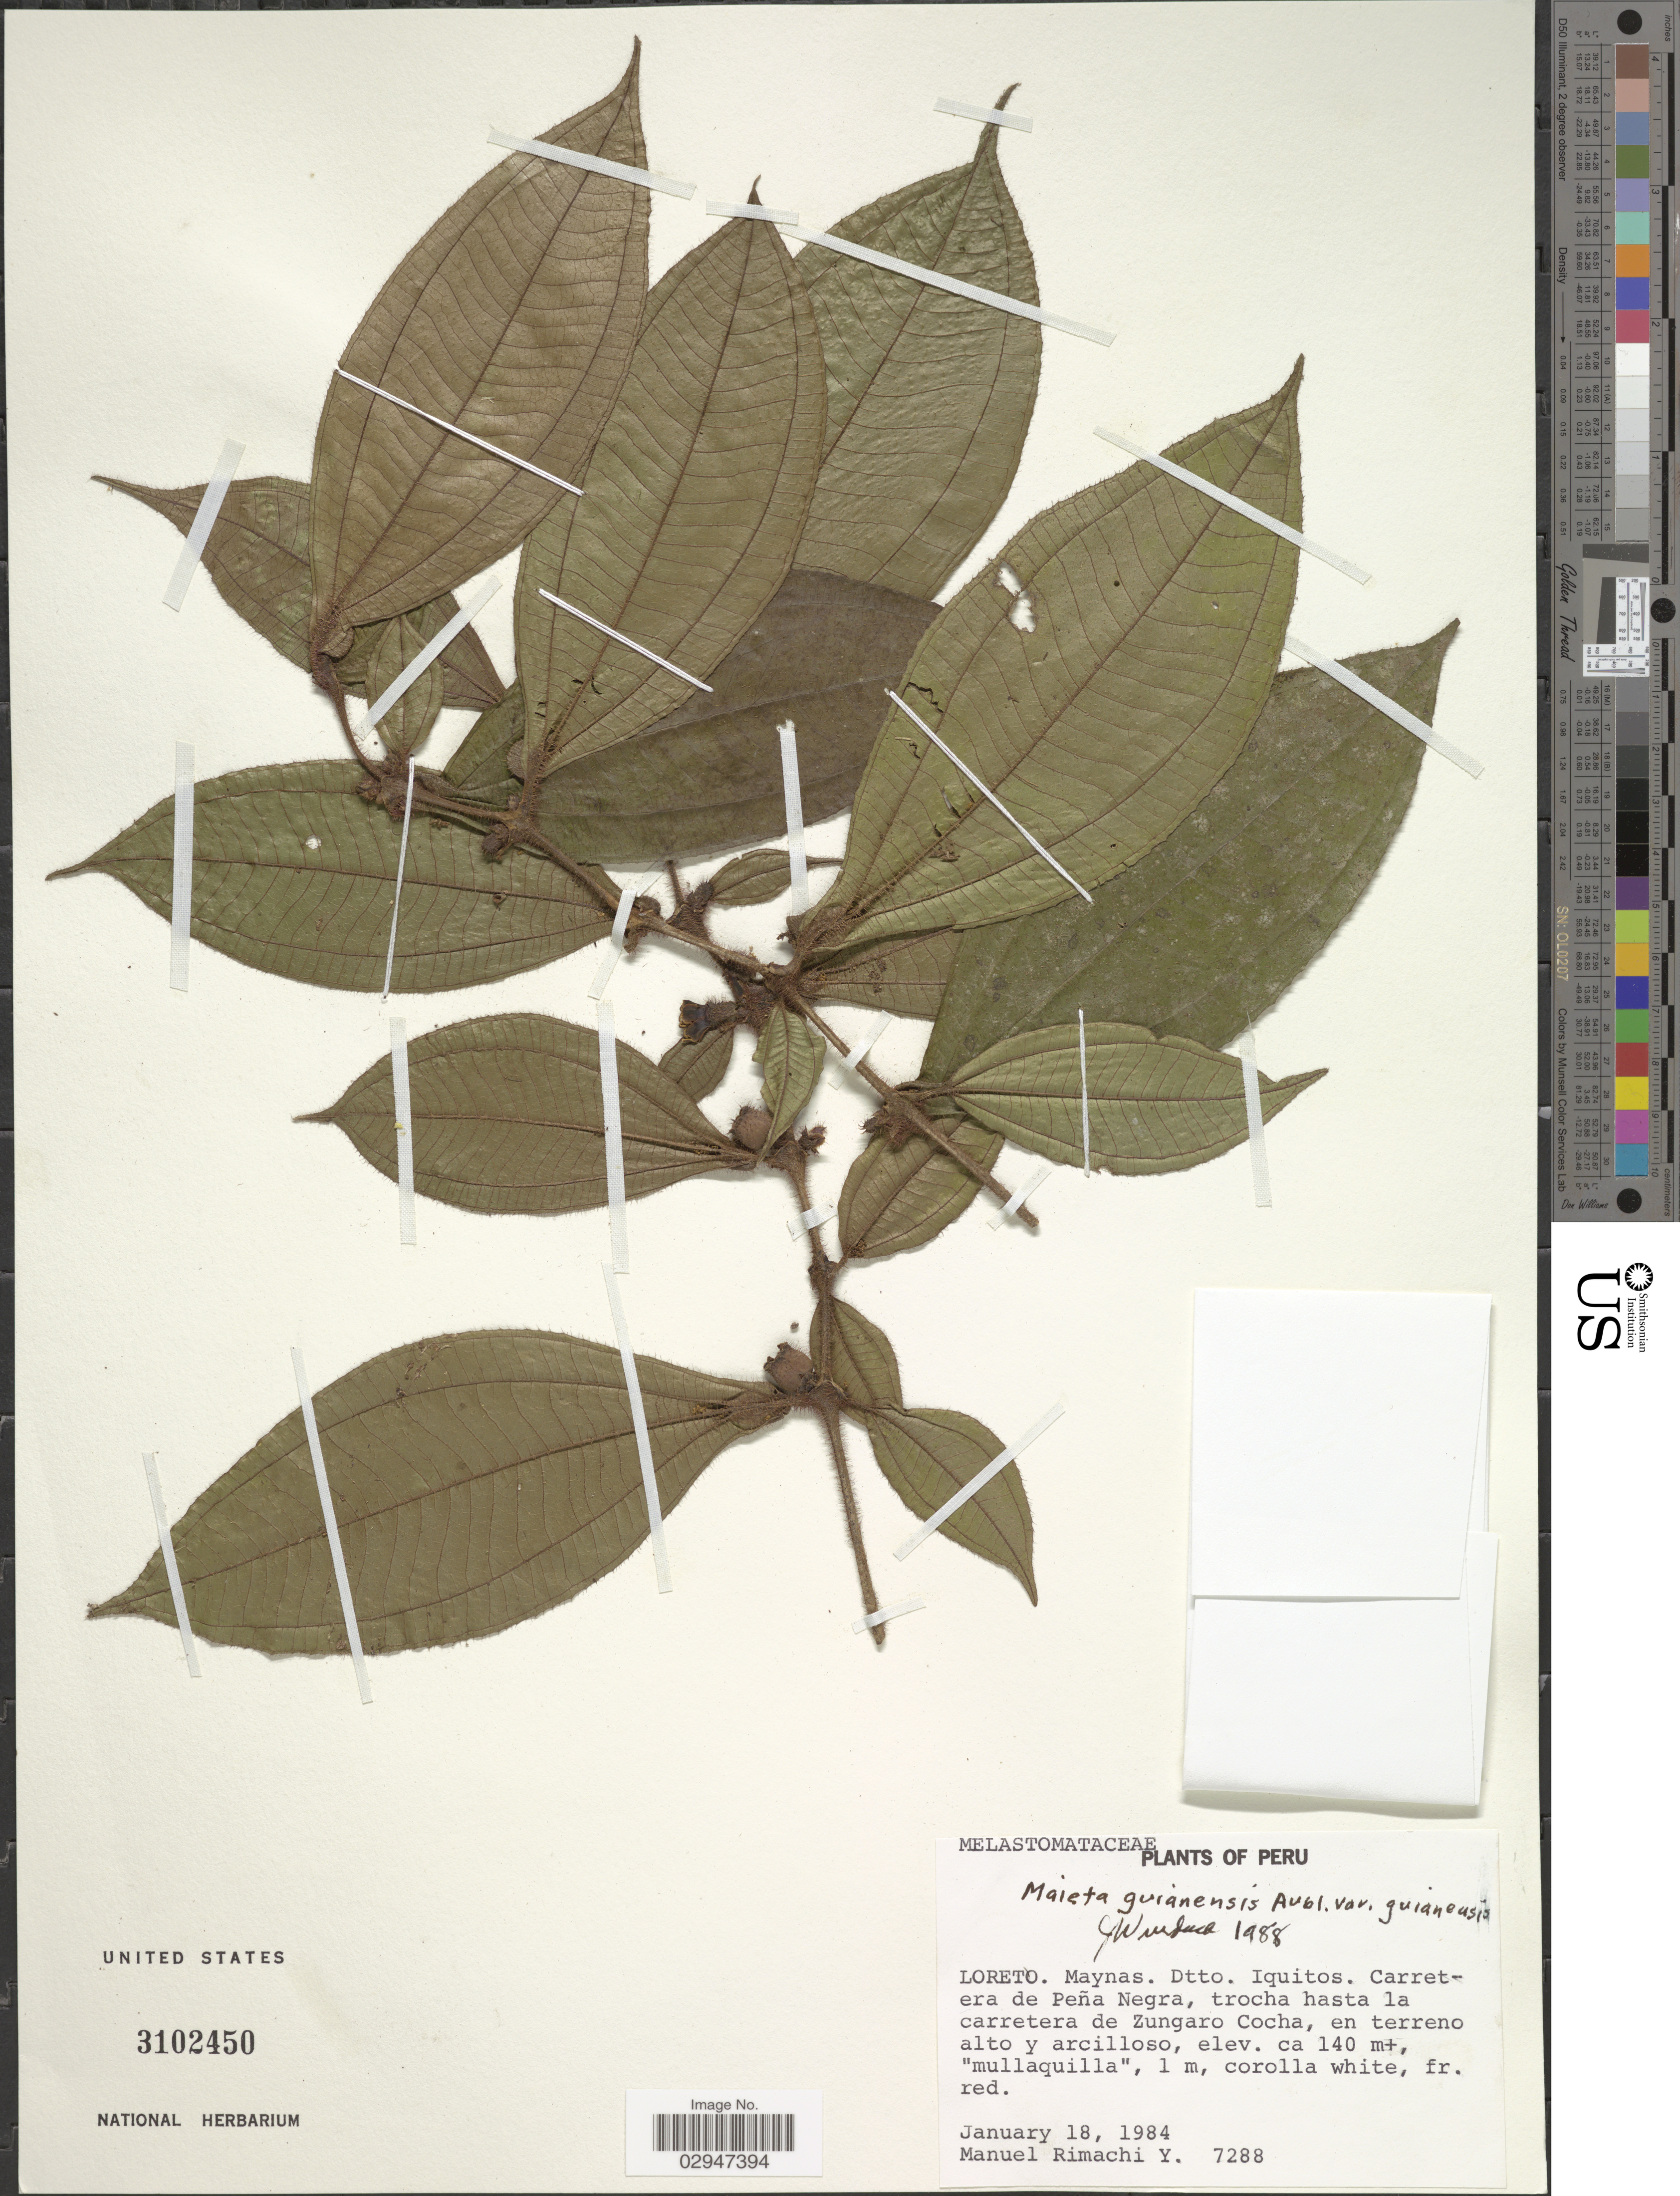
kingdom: Plantae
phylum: Tracheophyta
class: Magnoliopsida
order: Myrtales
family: Melastomataceae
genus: Maieta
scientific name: Maieta guianensis var. guianensis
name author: Aubl.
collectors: M. Rimachi Y.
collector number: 7288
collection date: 1984-01-18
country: Peru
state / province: Loreto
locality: Loreto. Maynas. Dtto. Iquitos. Carretera de Peña Negra, trocha hasta la carretera de Zungaro Cocha.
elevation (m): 140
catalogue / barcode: US 3102450